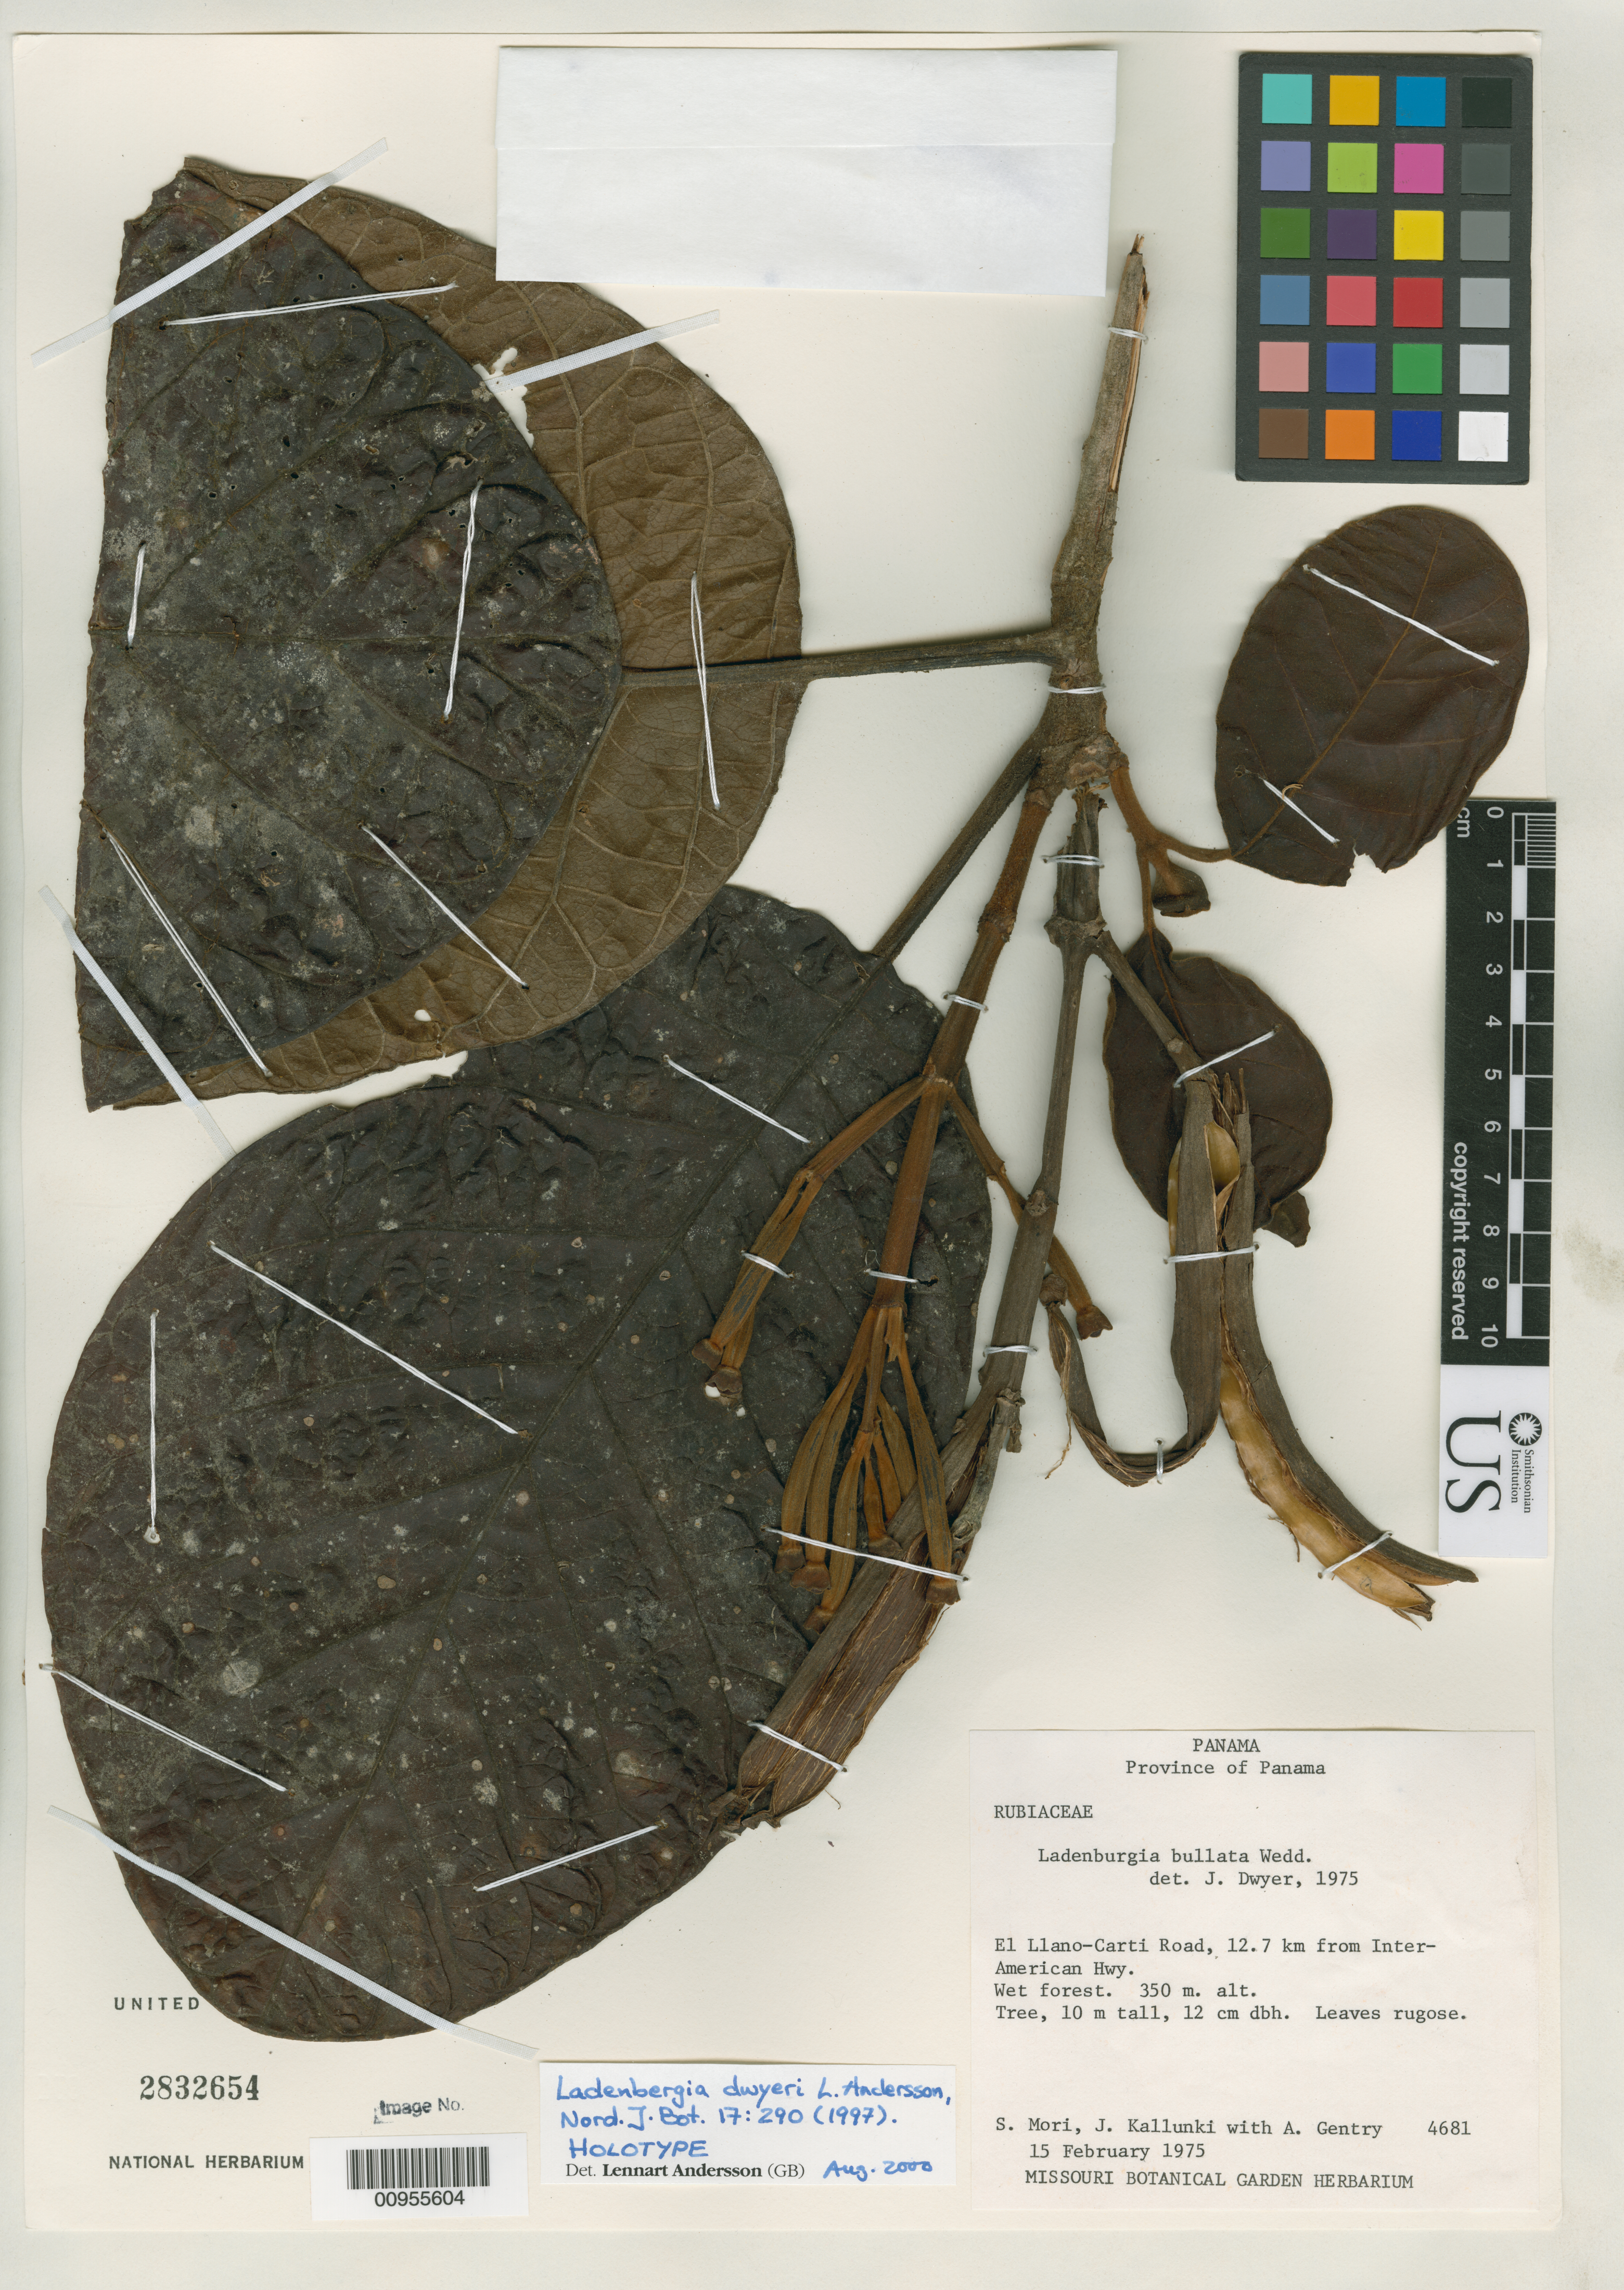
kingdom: Plantae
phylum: Tracheophyta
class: Magnoliopsida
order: Gentianales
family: Rubiaceae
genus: Ladenbergia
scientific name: Ladenbergia dwyeri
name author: L. Andersson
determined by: Andersson, [Bengt] Lennart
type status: Holotype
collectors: S. Mori, J. Kallunki & A. H. Gentry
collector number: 4681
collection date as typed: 15 Feb 1975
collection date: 1975-02-15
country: Panama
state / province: Panamá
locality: El Llano-Carti Road, 12.7 km from Inter-American Hwy.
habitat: Wet forest.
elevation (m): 350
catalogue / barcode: US 2832654